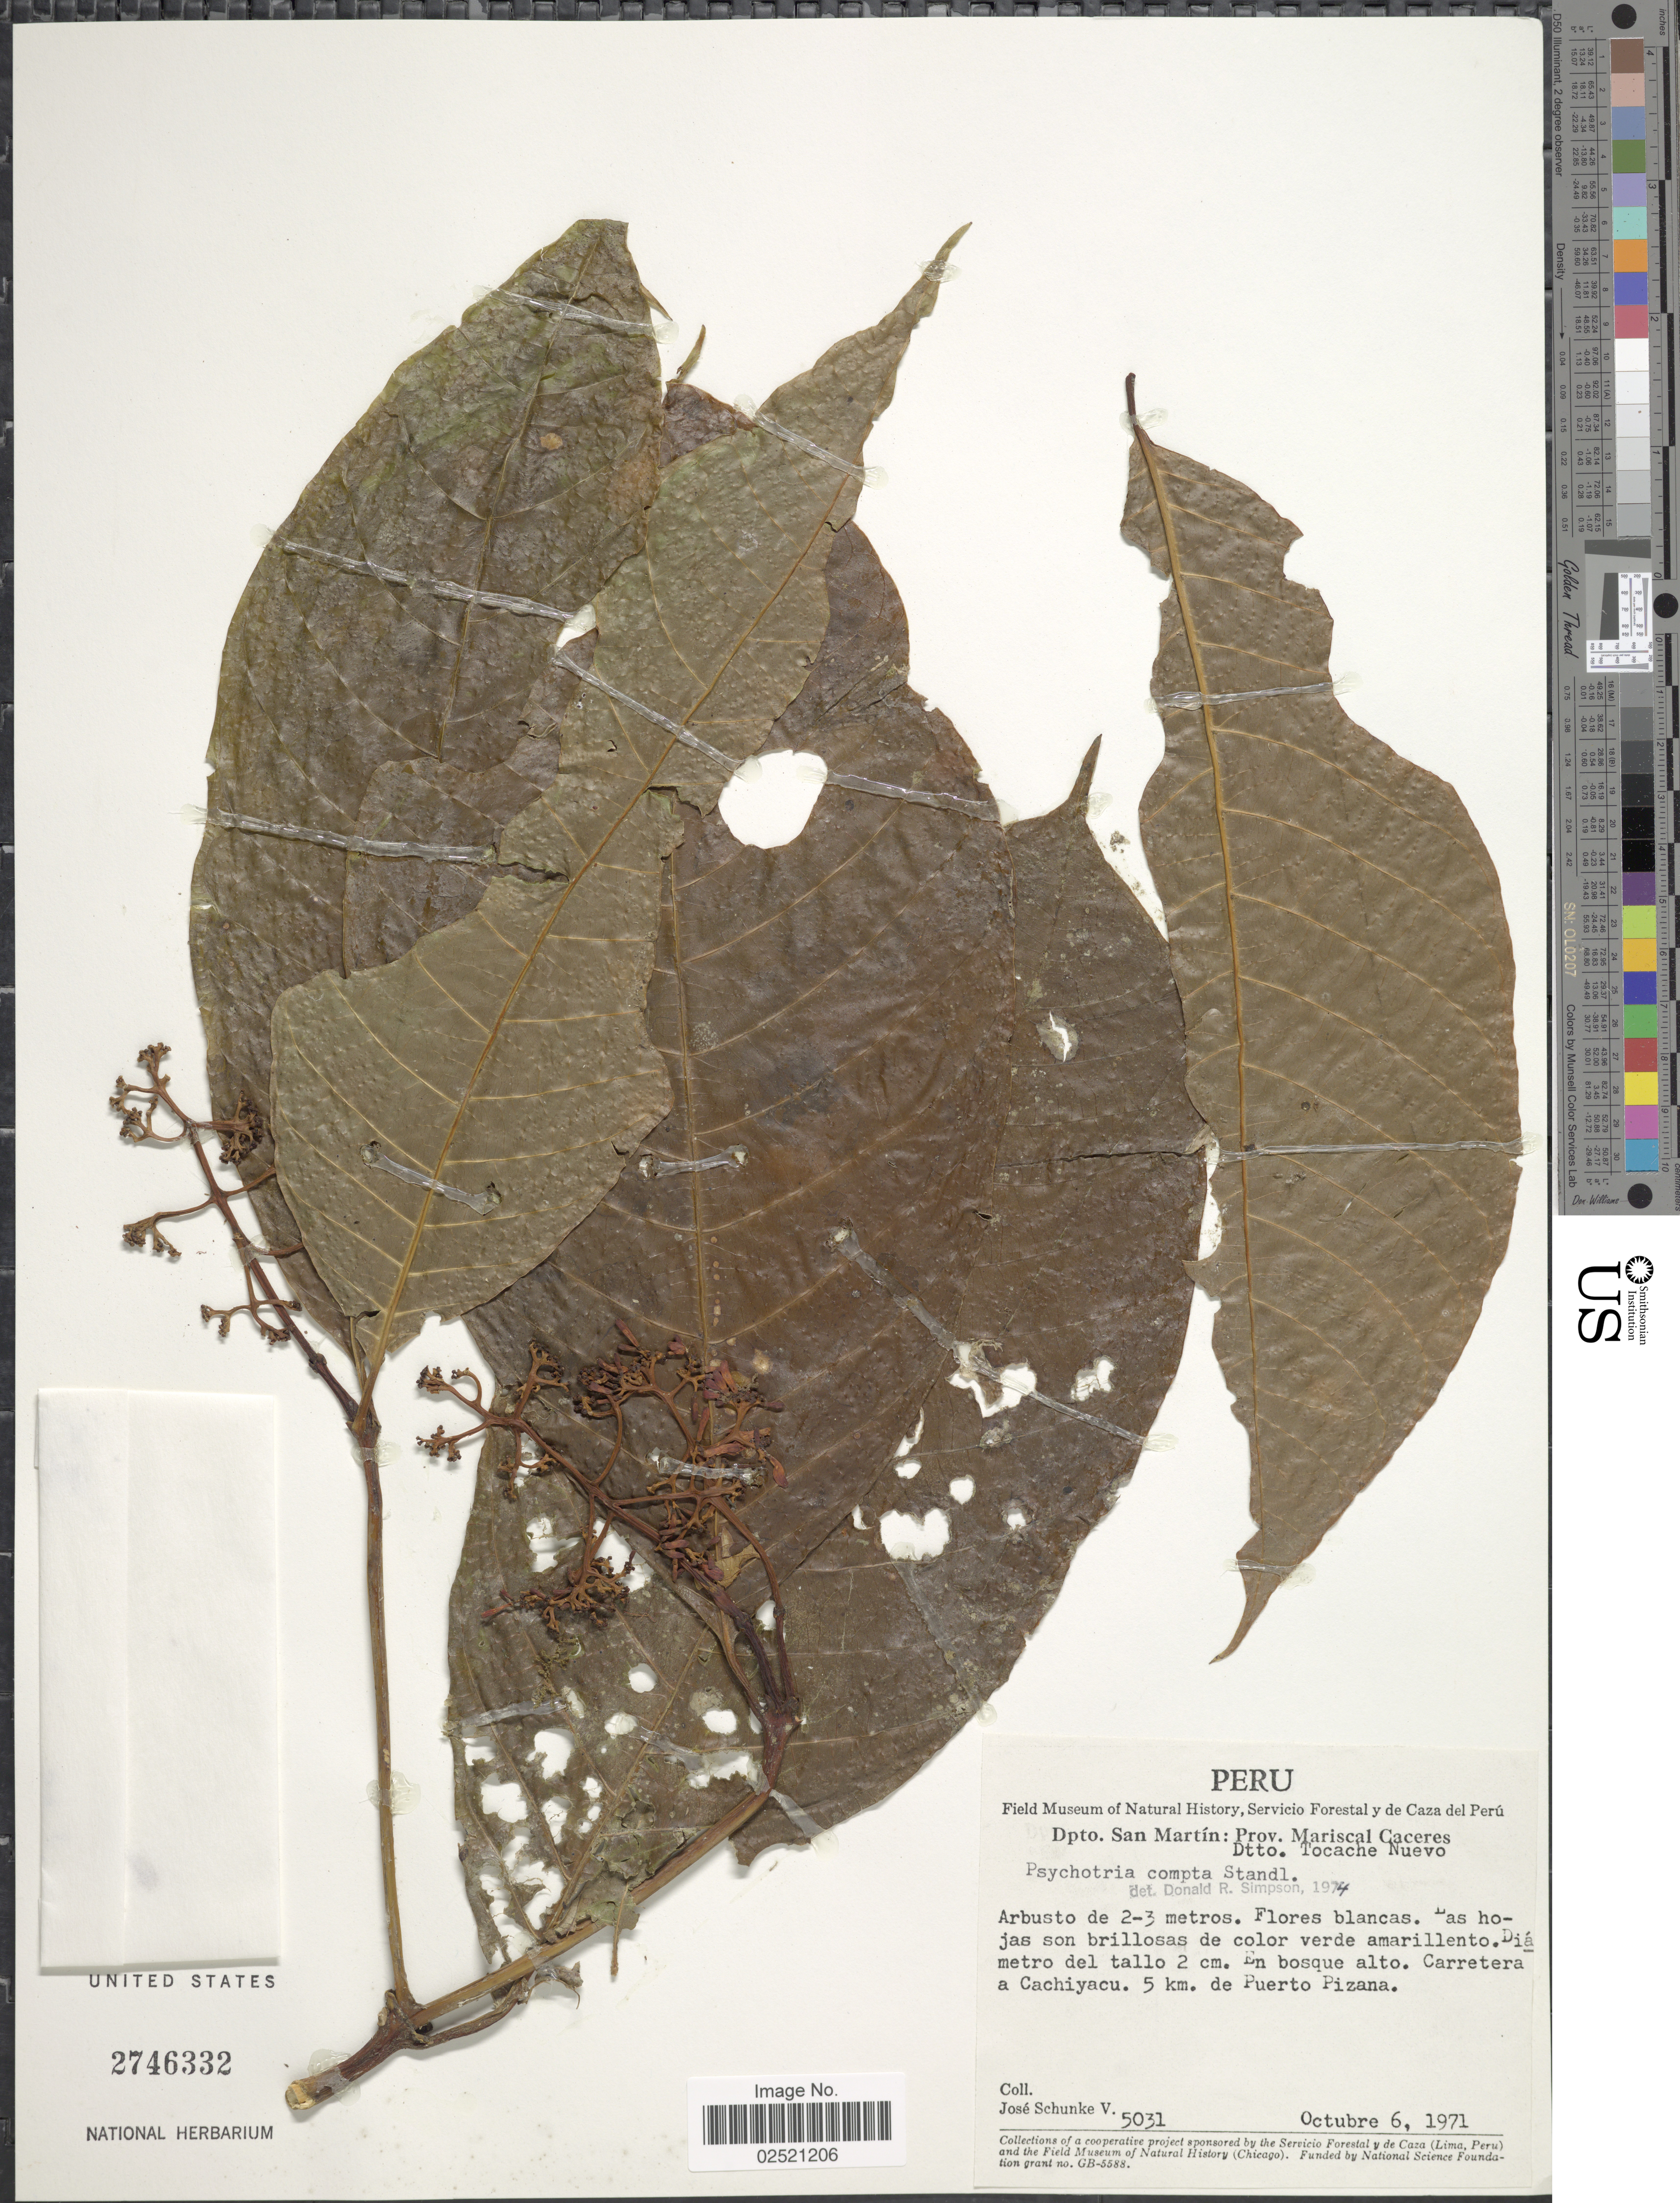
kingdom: Plantae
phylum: Tracheophyta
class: Magnoliopsida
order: Gentianales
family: Rubiaceae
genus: Psychotria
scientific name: Psychotria compta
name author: Standl.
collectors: J. Schunke Vigo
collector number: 5031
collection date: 1971-10-06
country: Peru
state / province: San Martín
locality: Prov. Mariscal Caceres, Dtto: Tocache Nuevo, Carretera a Cachiyacu, 5 km. de Puerto Pizana.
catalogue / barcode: US 2746332